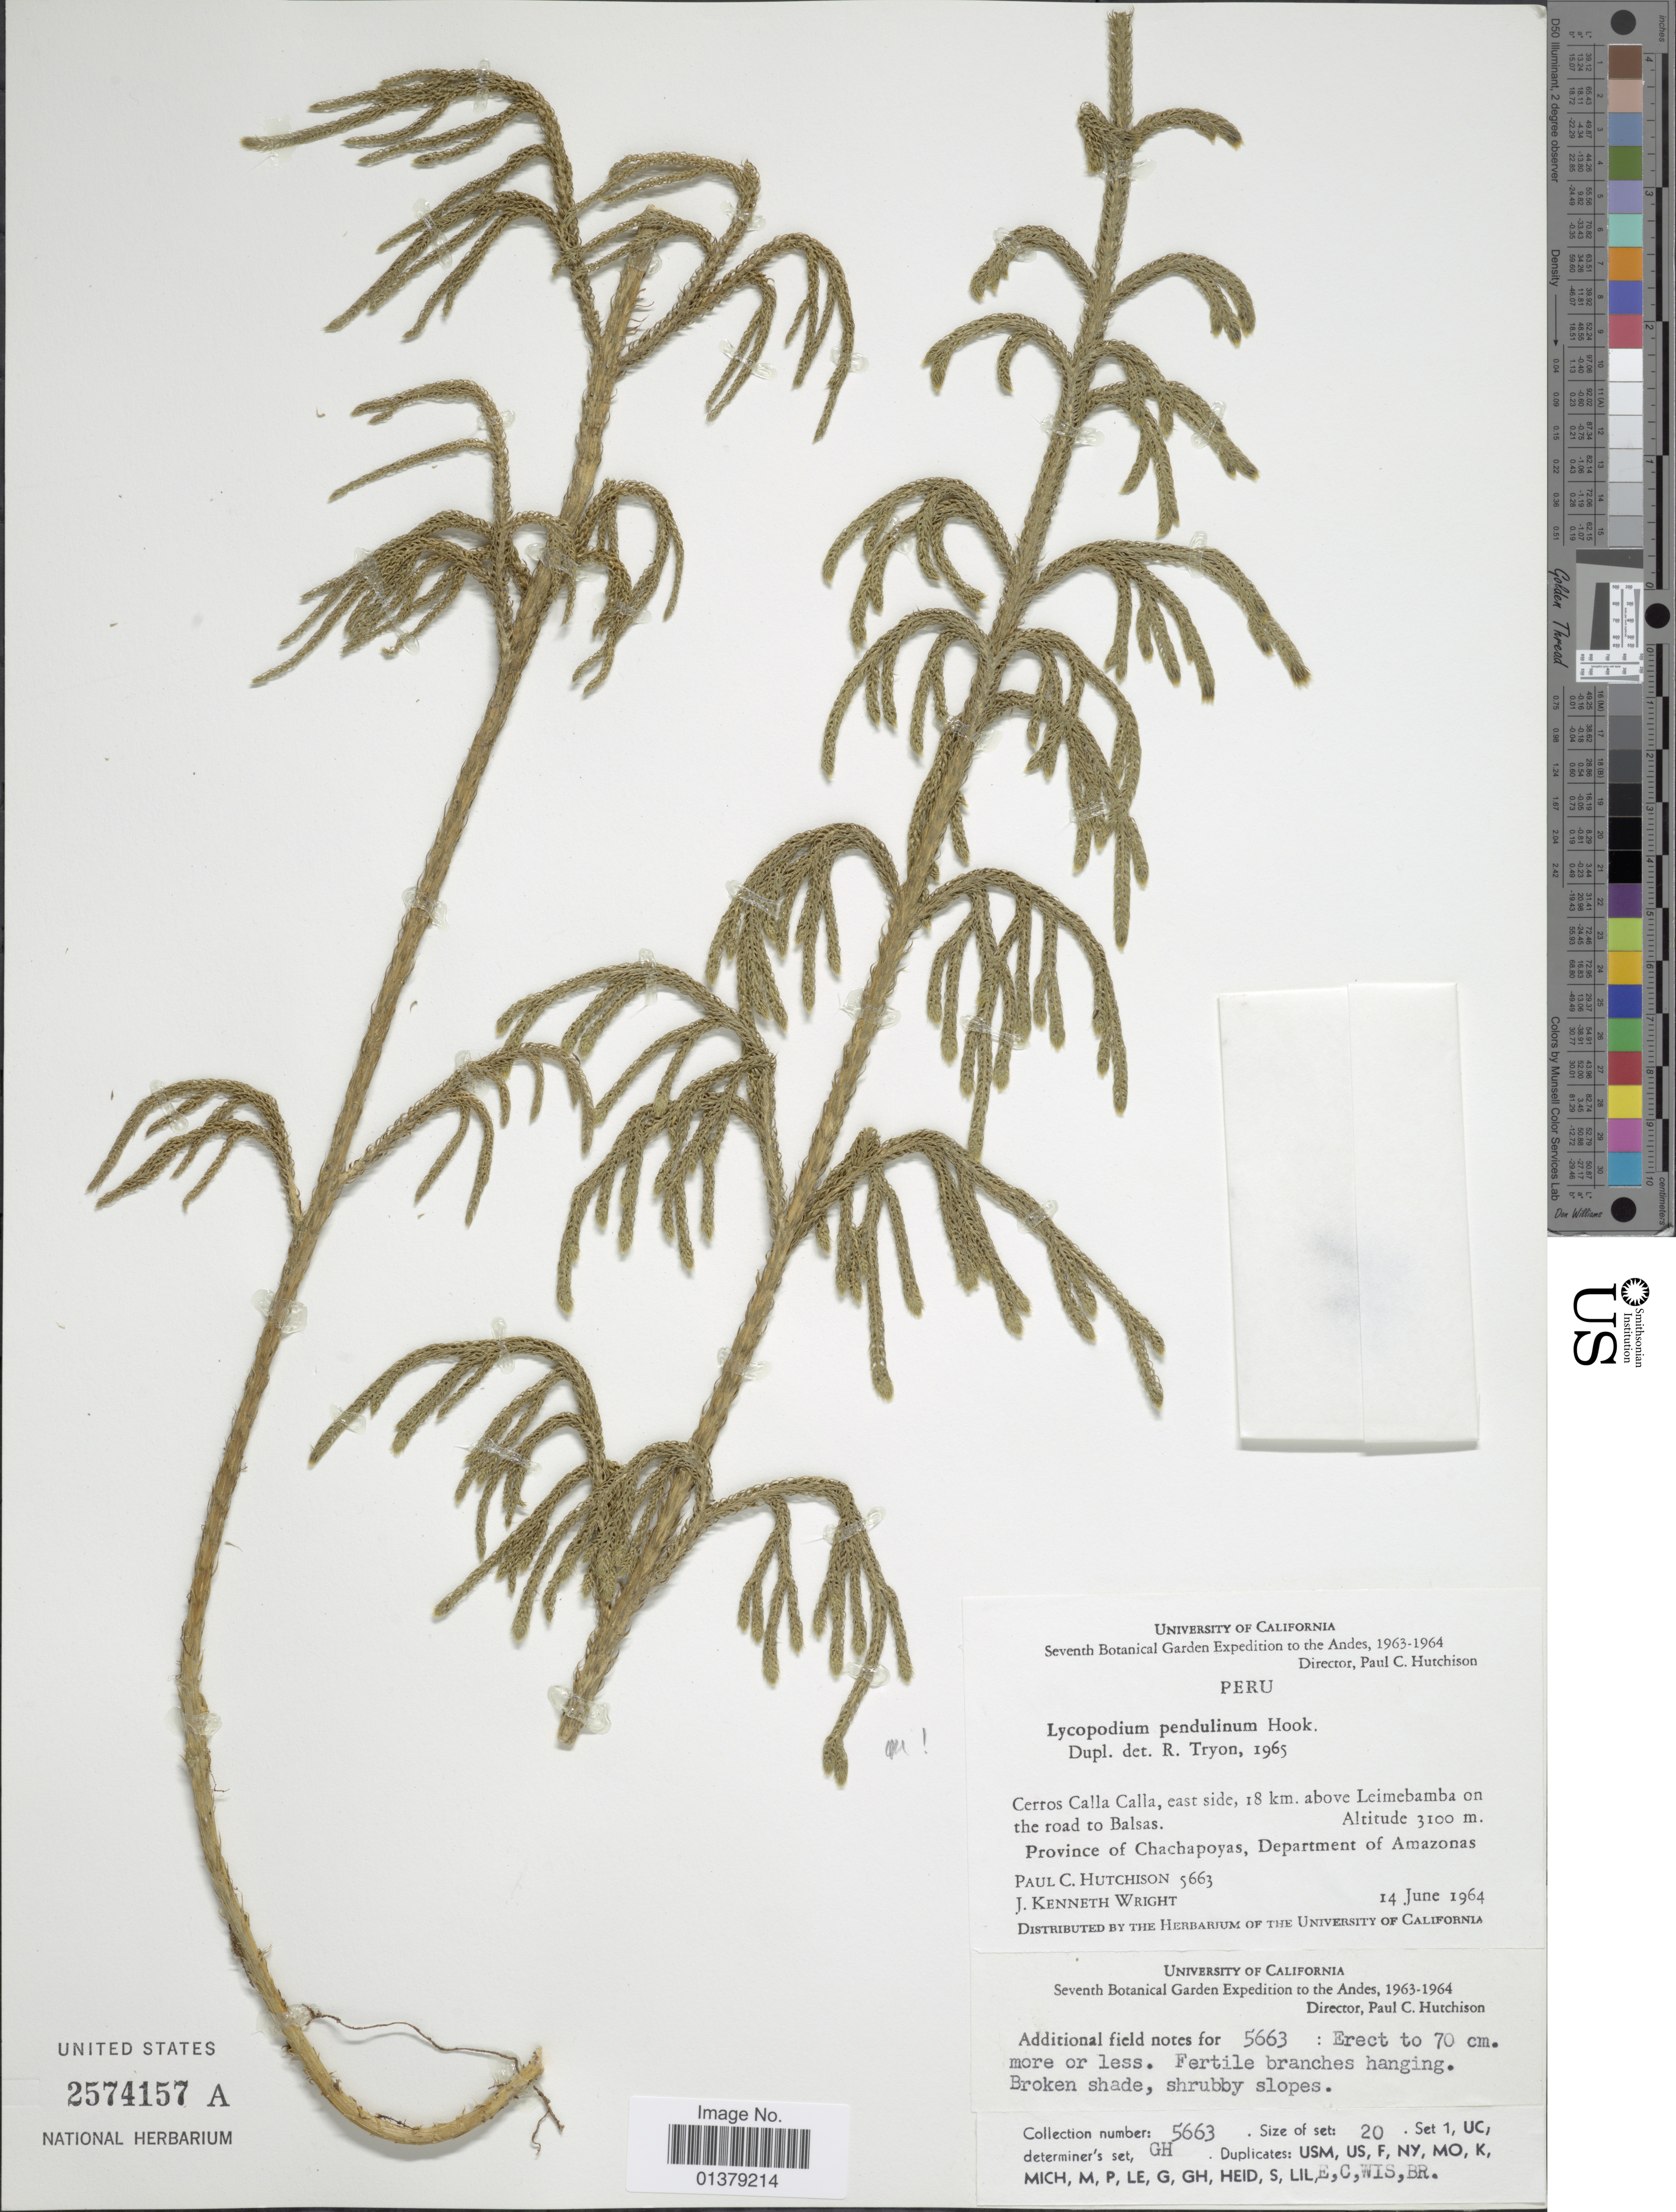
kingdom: Plantae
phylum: Tracheophyta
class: Lycopodiopsida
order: Lycopodiales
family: Lycopodiaceae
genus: Palhinhaea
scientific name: Palhinhaea pendulina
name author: (Hook.) Holub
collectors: P. C. Hutchison & J. K. Wright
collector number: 5663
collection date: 1964-06-14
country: Peru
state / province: Amazonas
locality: Cerros Calla Call, east side, 18 km. above Leinebamba on the road to Balsas, Province of Chachapoyas, Department of Amazonas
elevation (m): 3100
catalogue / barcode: US 2574157A